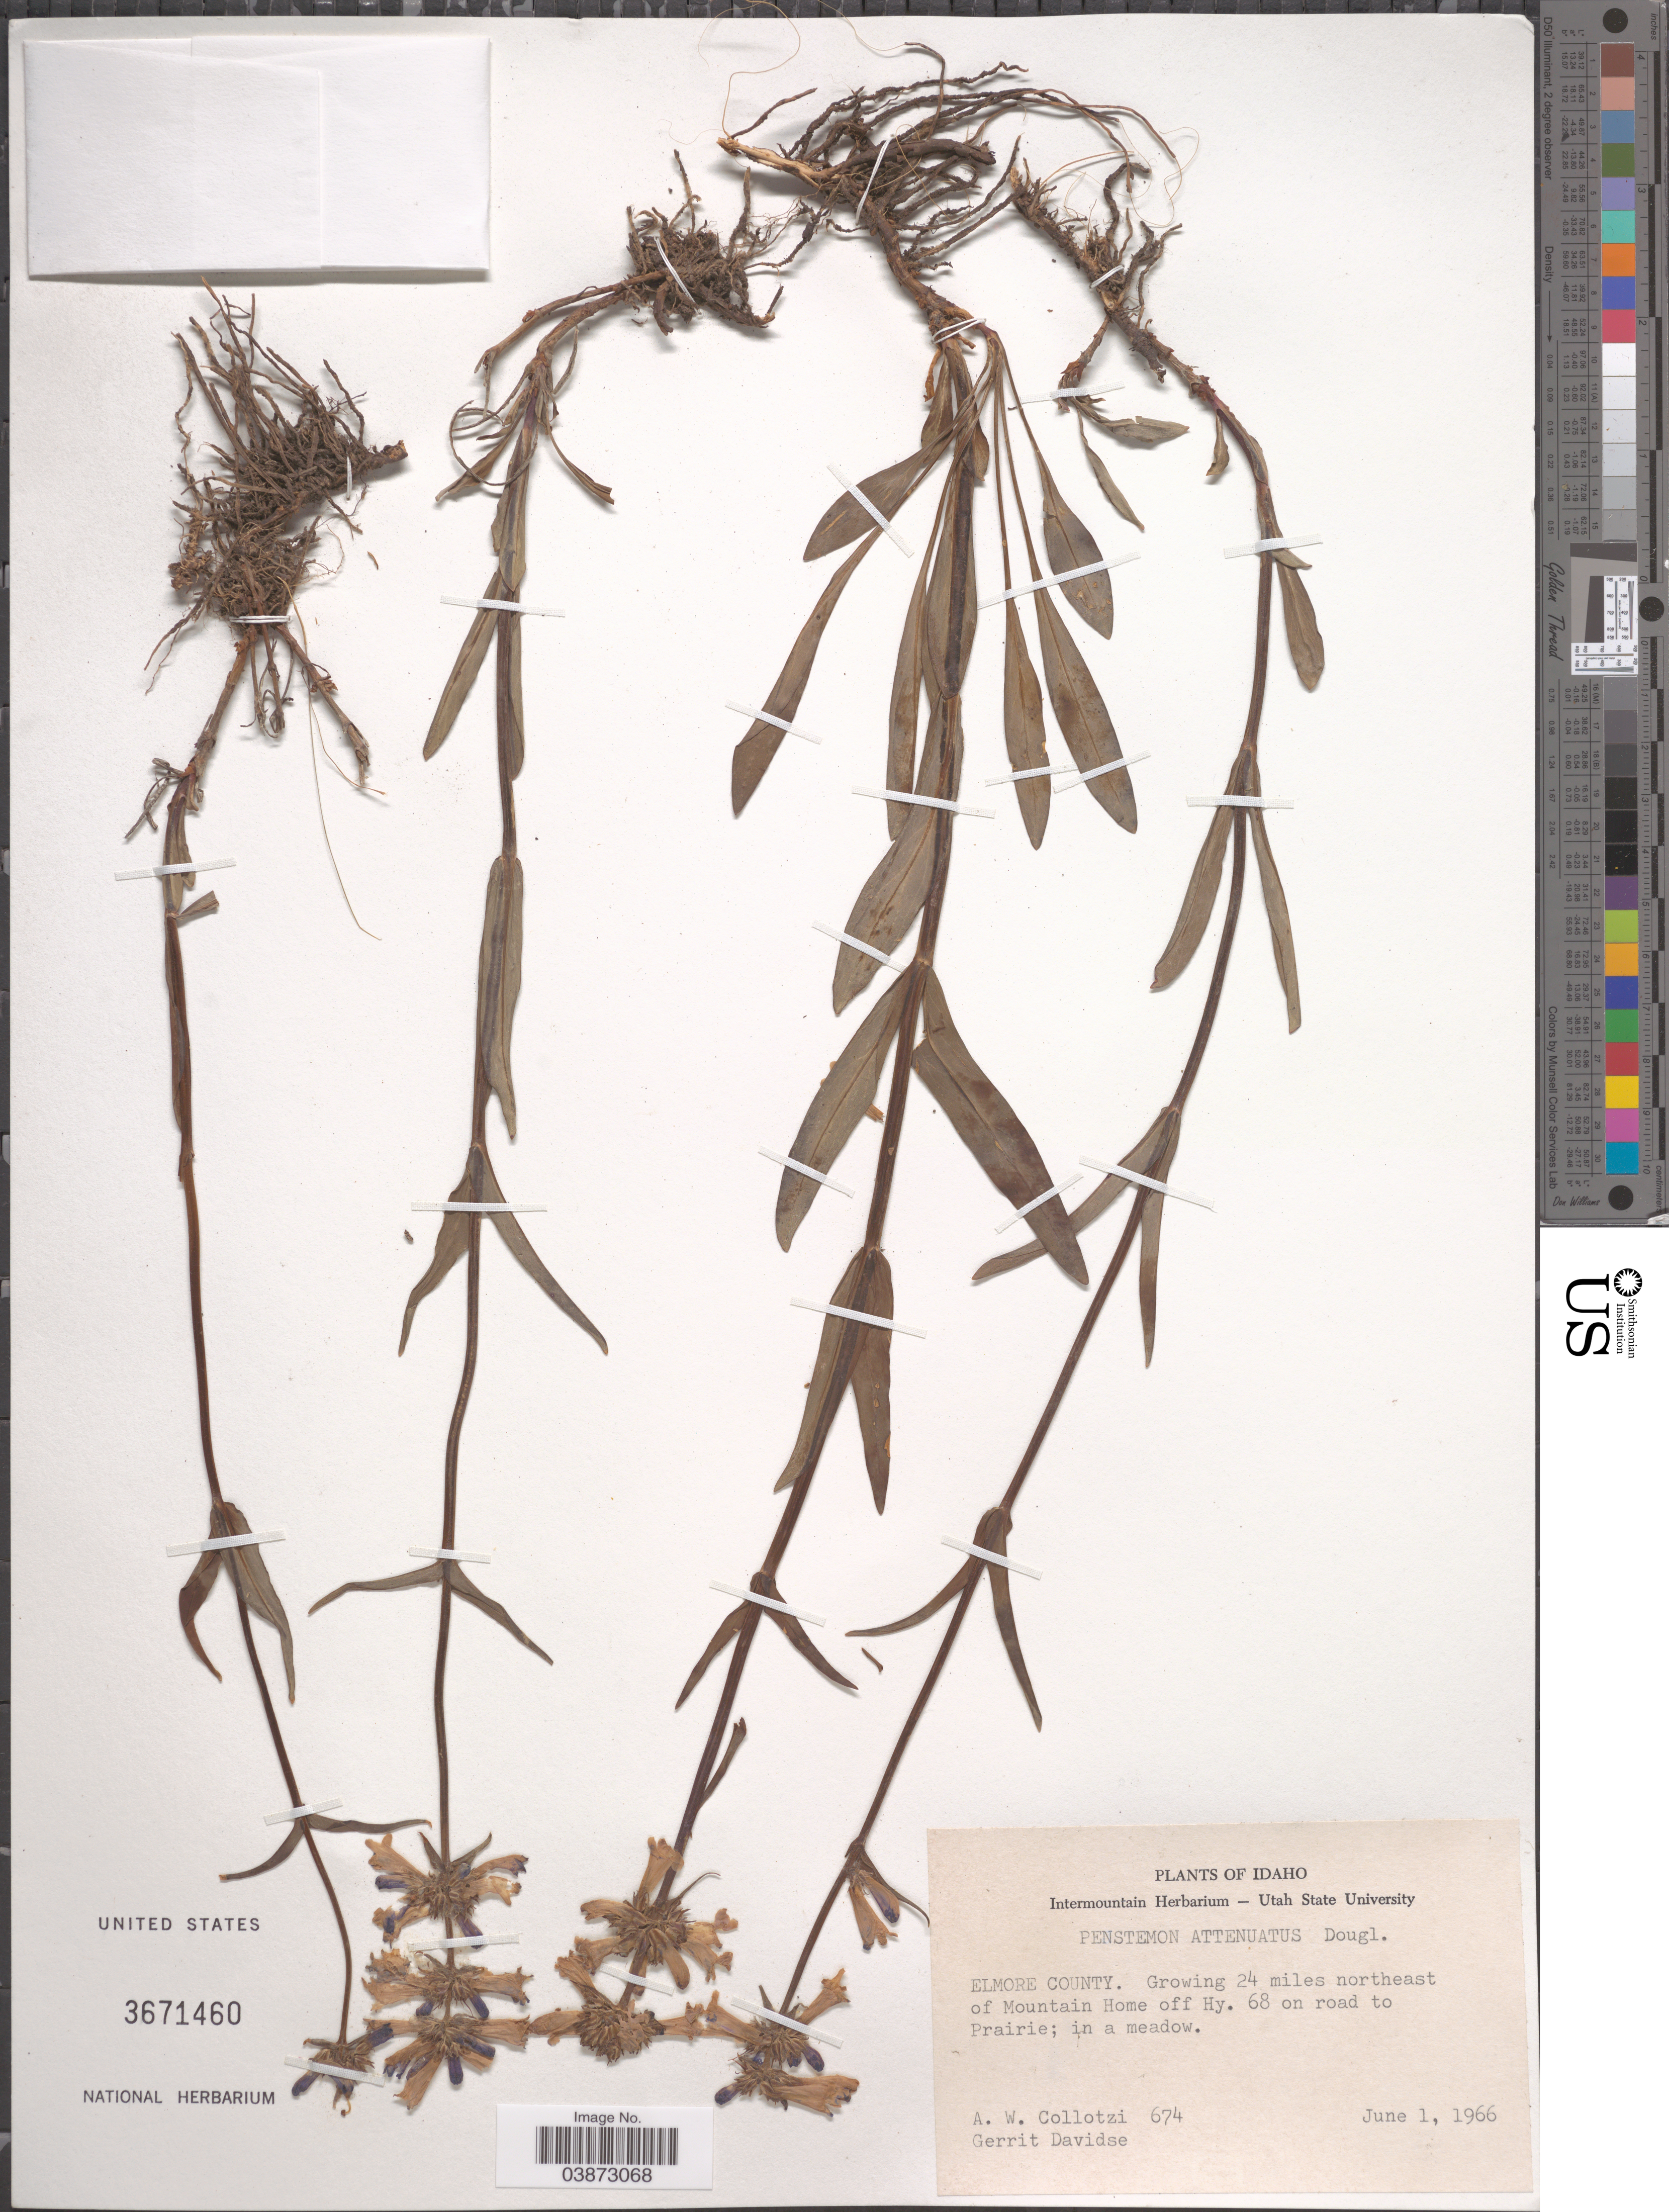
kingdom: Plantae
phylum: Tracheophyta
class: Magnoliopsida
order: Lamiales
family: Plantaginaceae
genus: Penstemon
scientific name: Penstemon attenuatus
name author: Douglas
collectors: A. W. Collotzi & G. Davidse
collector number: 674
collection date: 1966-06-01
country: United States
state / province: Idaho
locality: Elmore County. Growing 24 miles northeast of Mountain Home off Hy. 68 on road to Prairie.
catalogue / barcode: US 3671460